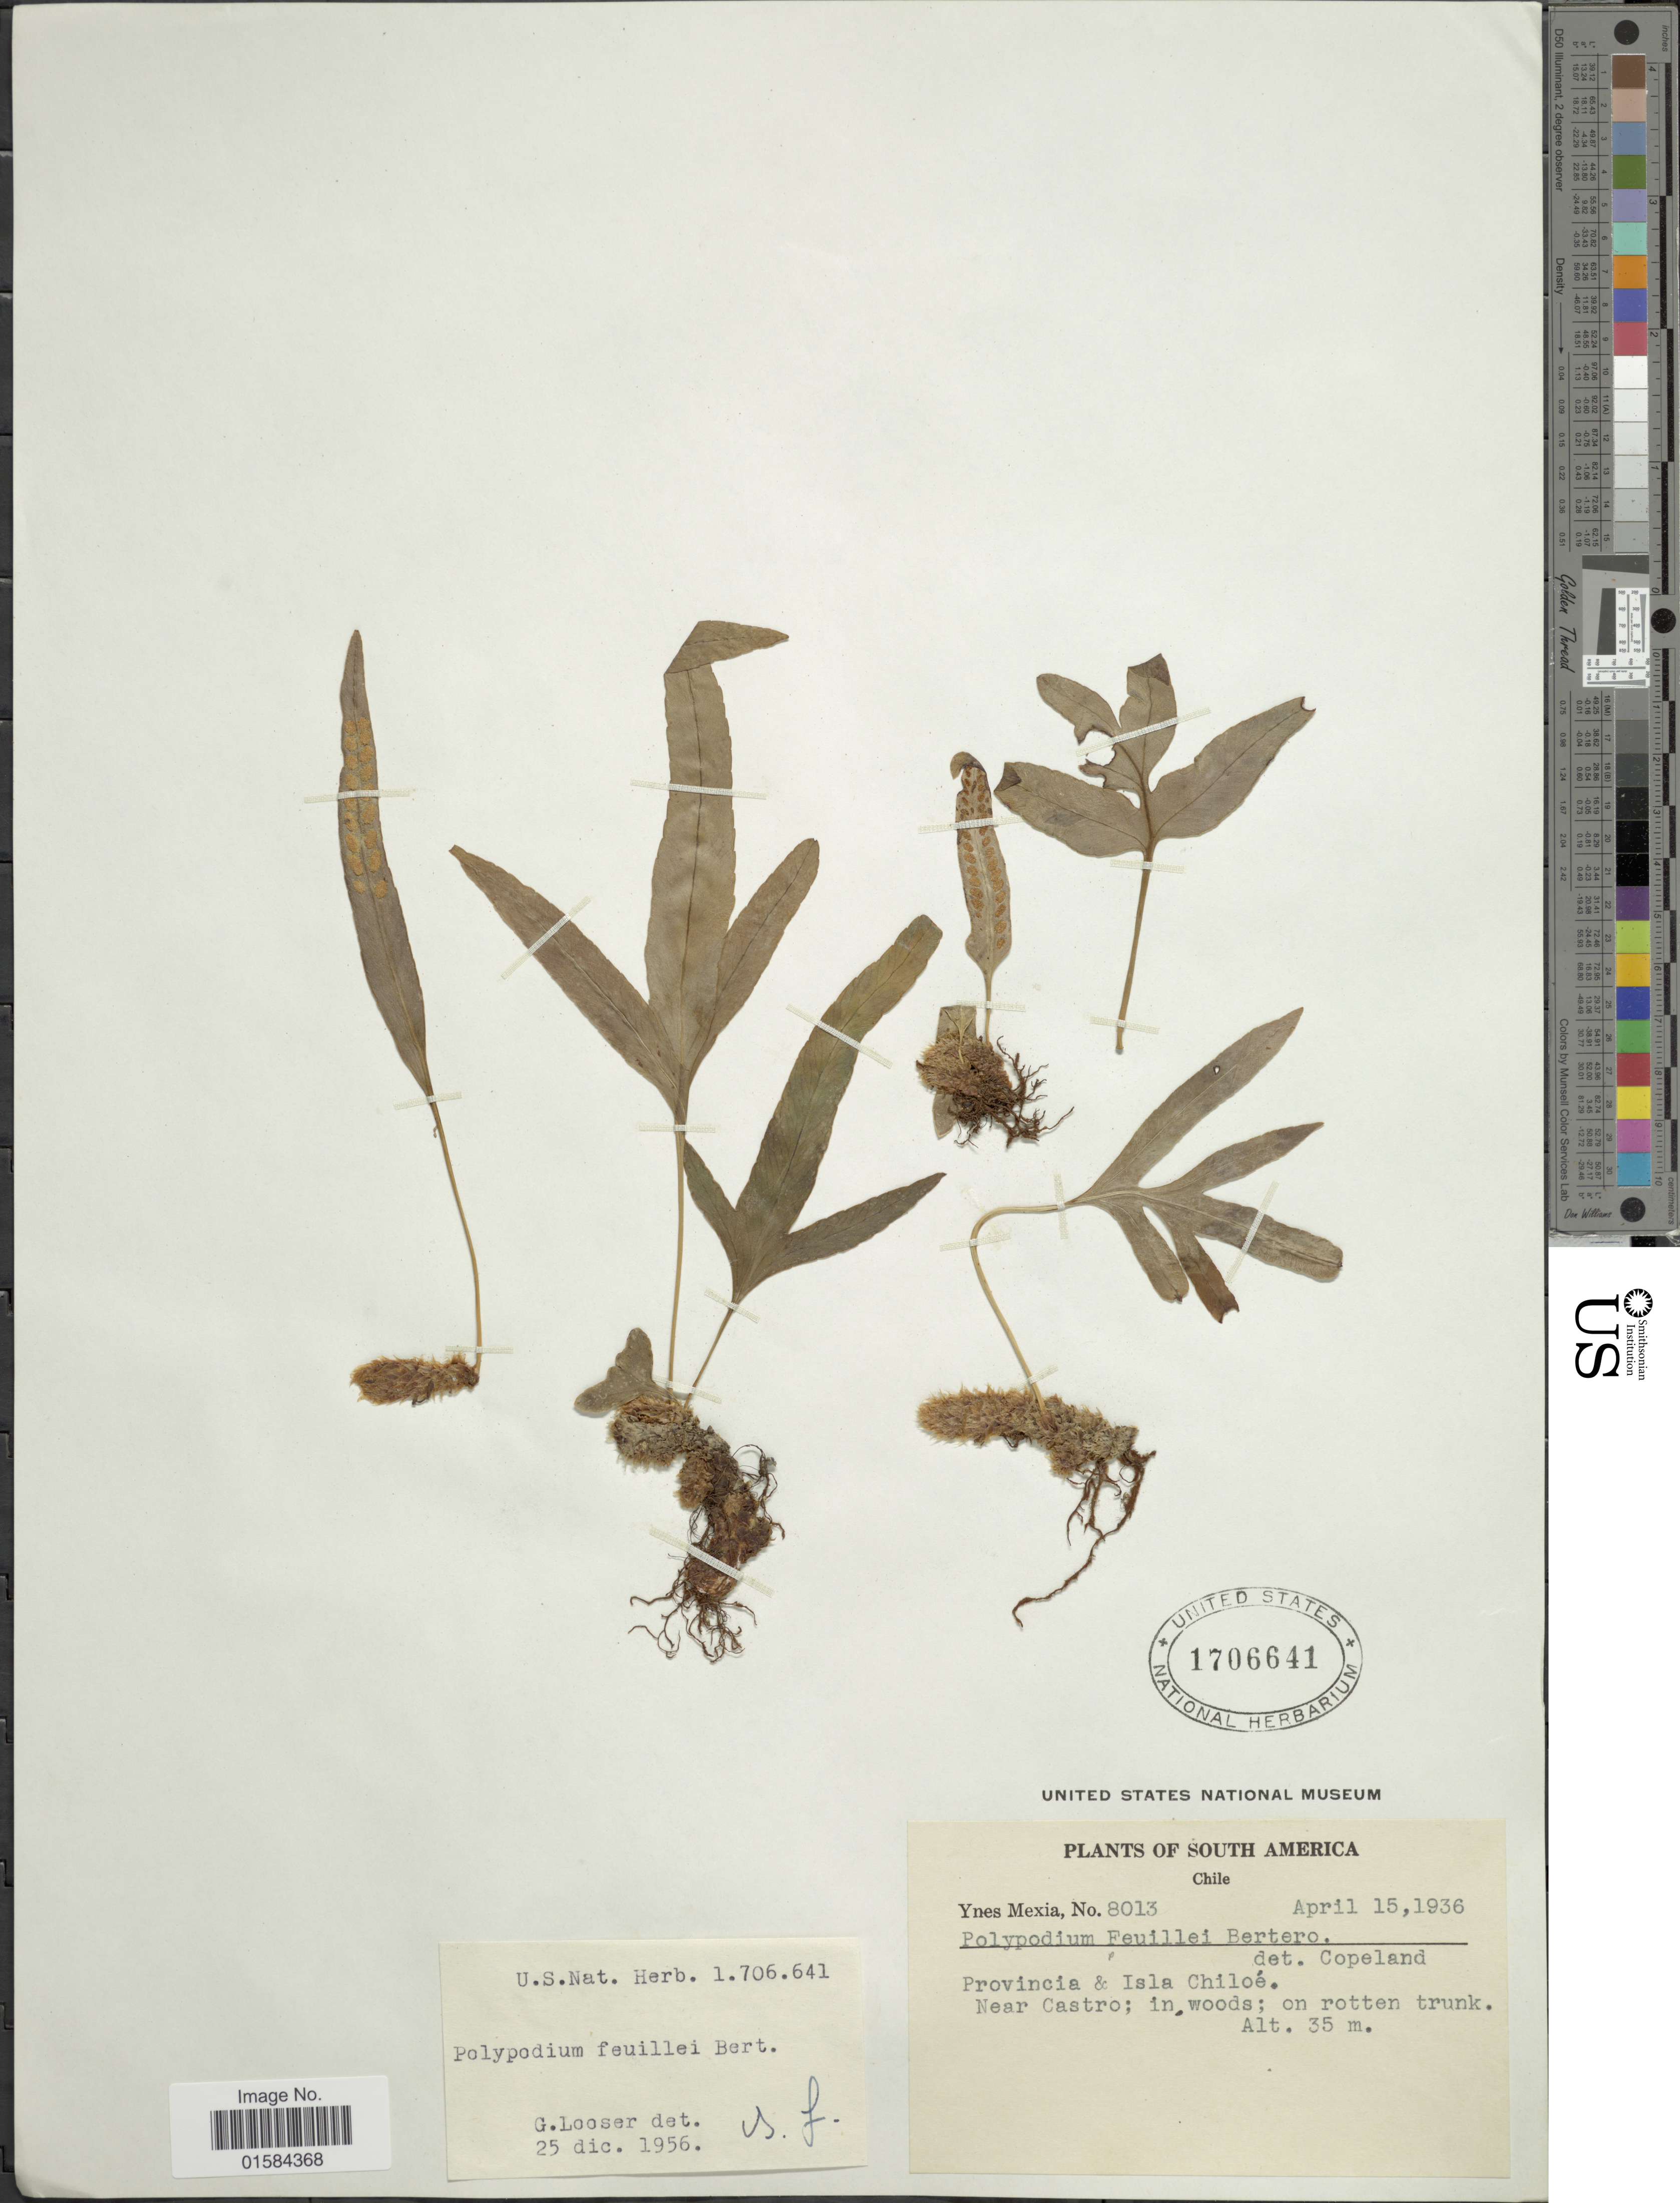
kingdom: Plantae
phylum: Tracheophyta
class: Polypodiopsida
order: Polypodiales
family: Polypodiaceae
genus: Synammia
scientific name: Synammia feuillei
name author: (Bertero) Copel.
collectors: Y. Mexia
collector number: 8013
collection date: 1936-04-15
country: Chile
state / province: Arica y Parinacota (XV)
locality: South Aerica, Chile, Provincia & Isla Chiloe, near Castro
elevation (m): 35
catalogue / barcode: US 1706641